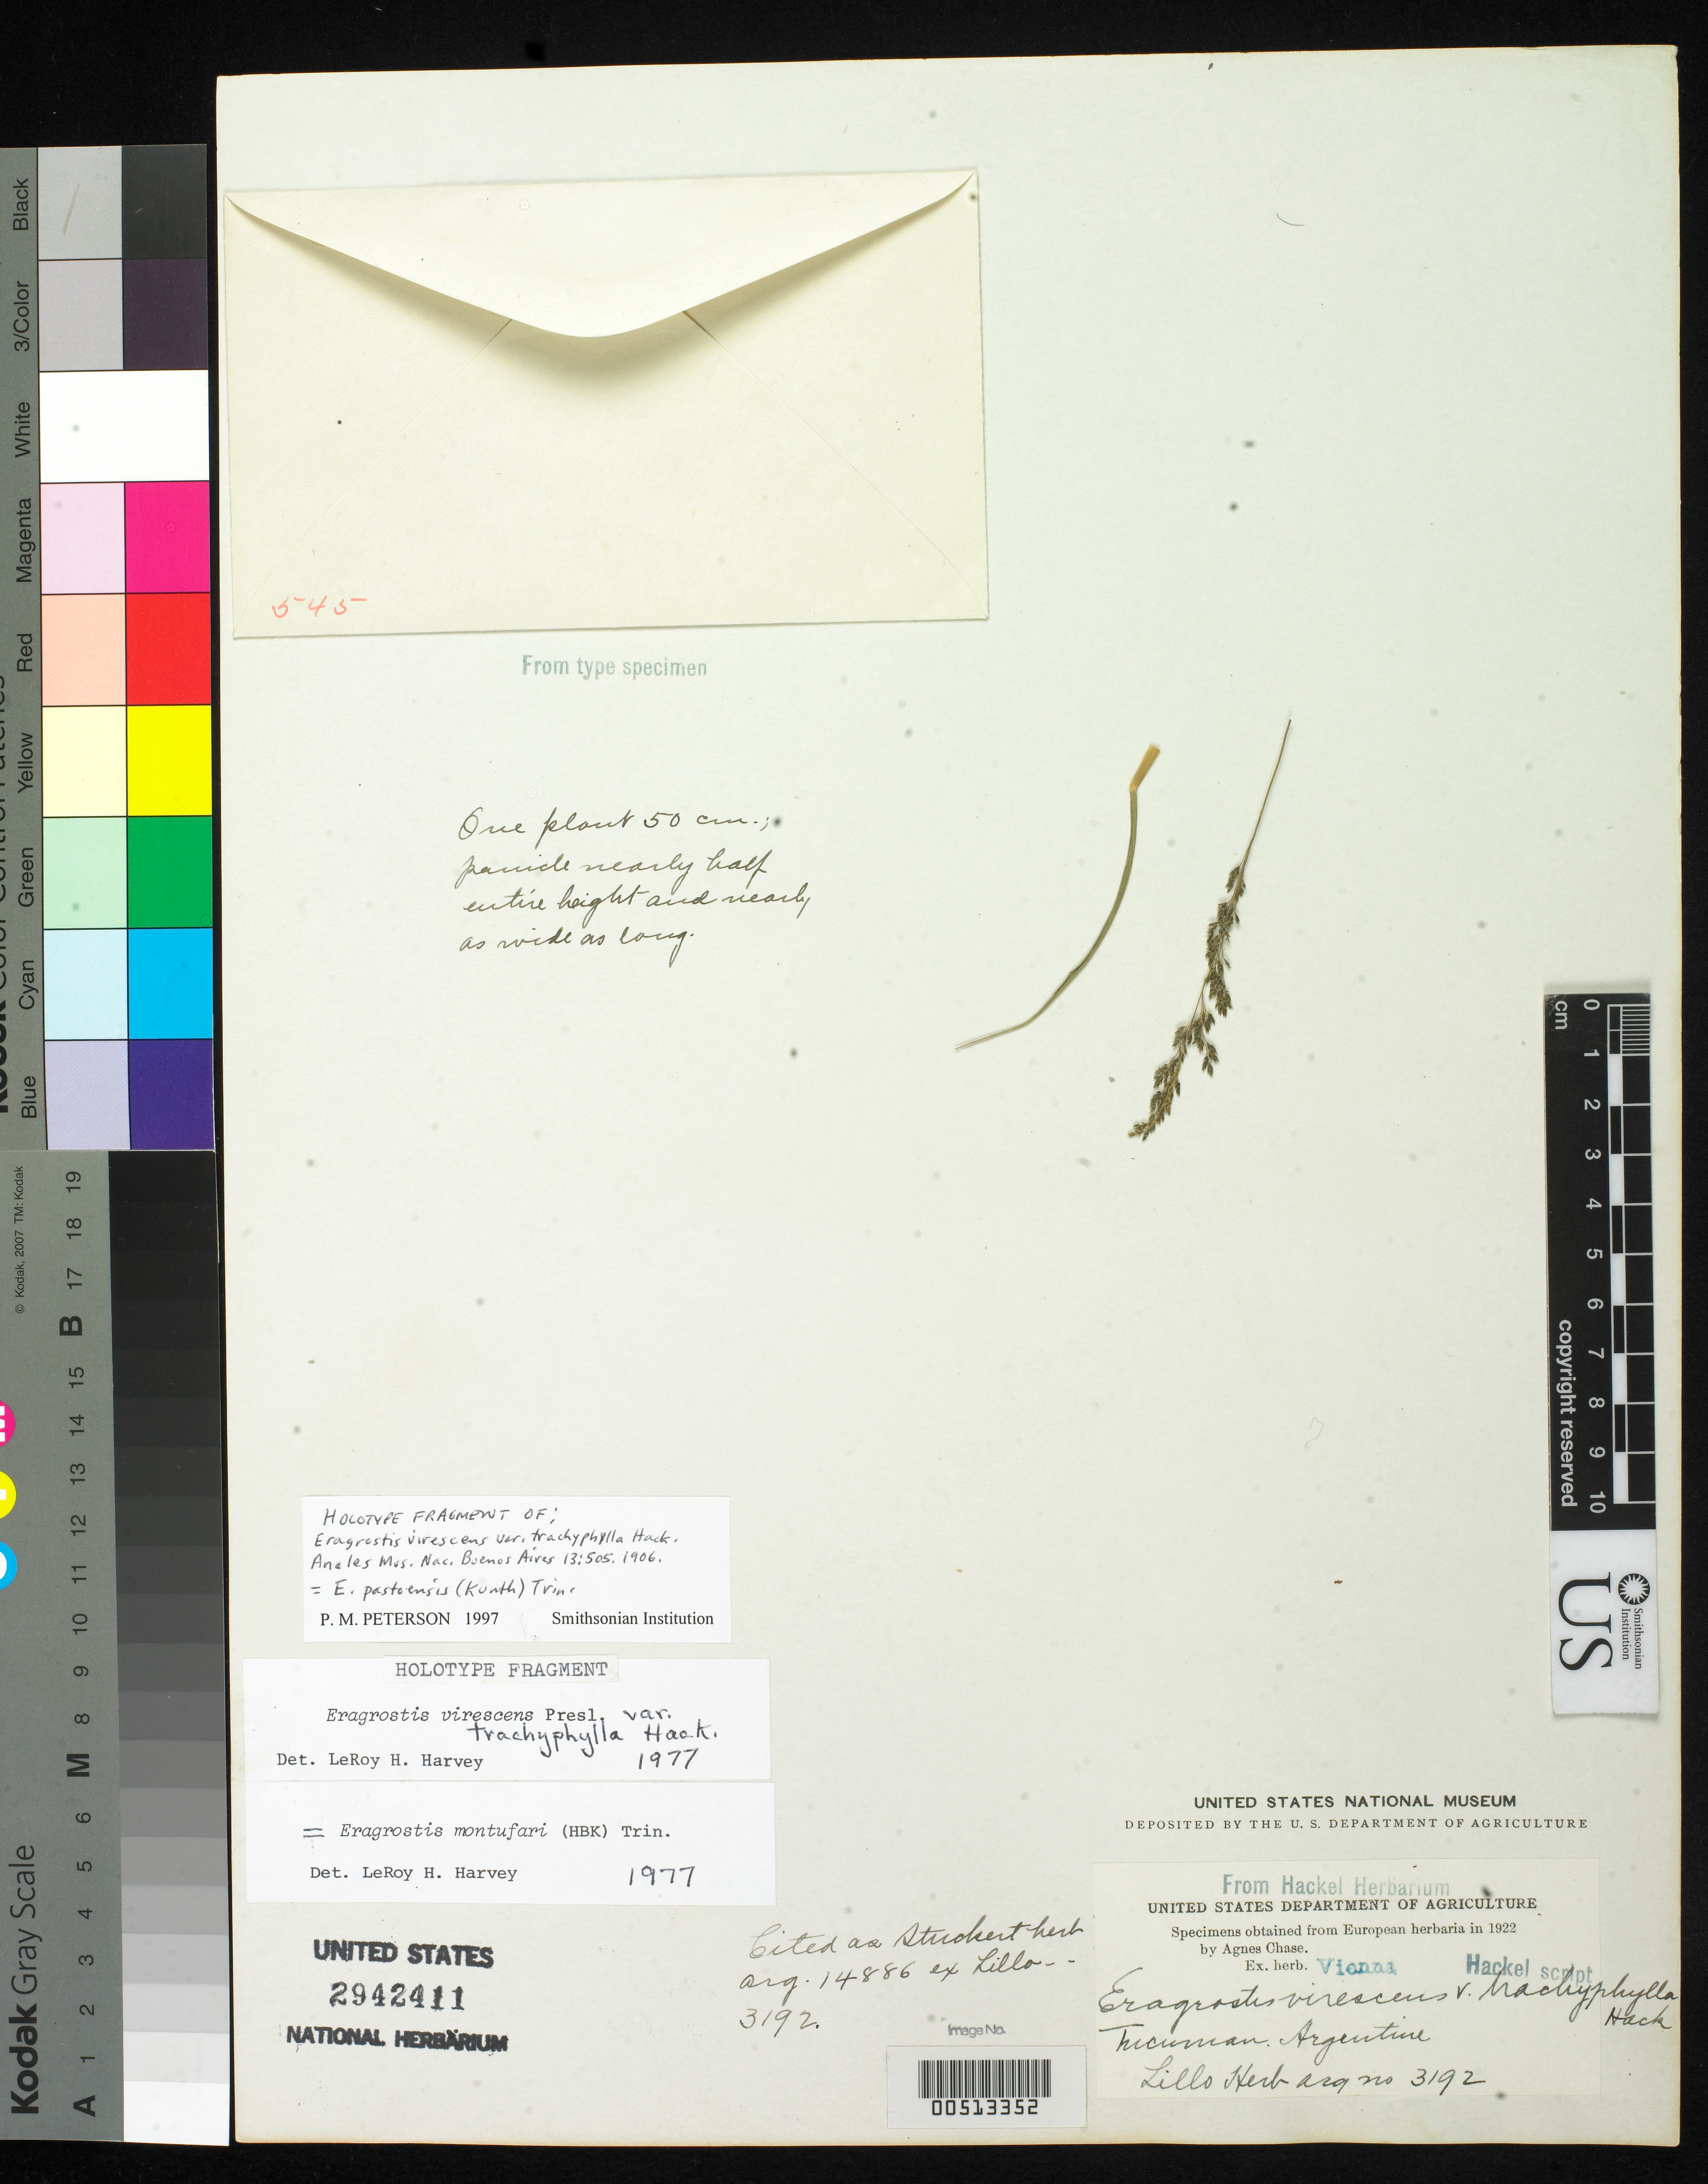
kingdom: Plantae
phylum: Tracheophyta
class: Liliopsida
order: Poales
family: Poaceae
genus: Eragrostis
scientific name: Eragrostis virescens var. trachyphylla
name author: Hack.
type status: Type Fragment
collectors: M. Lillo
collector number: Herb. 3192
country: Argentina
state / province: Tucumán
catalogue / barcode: US 2942411